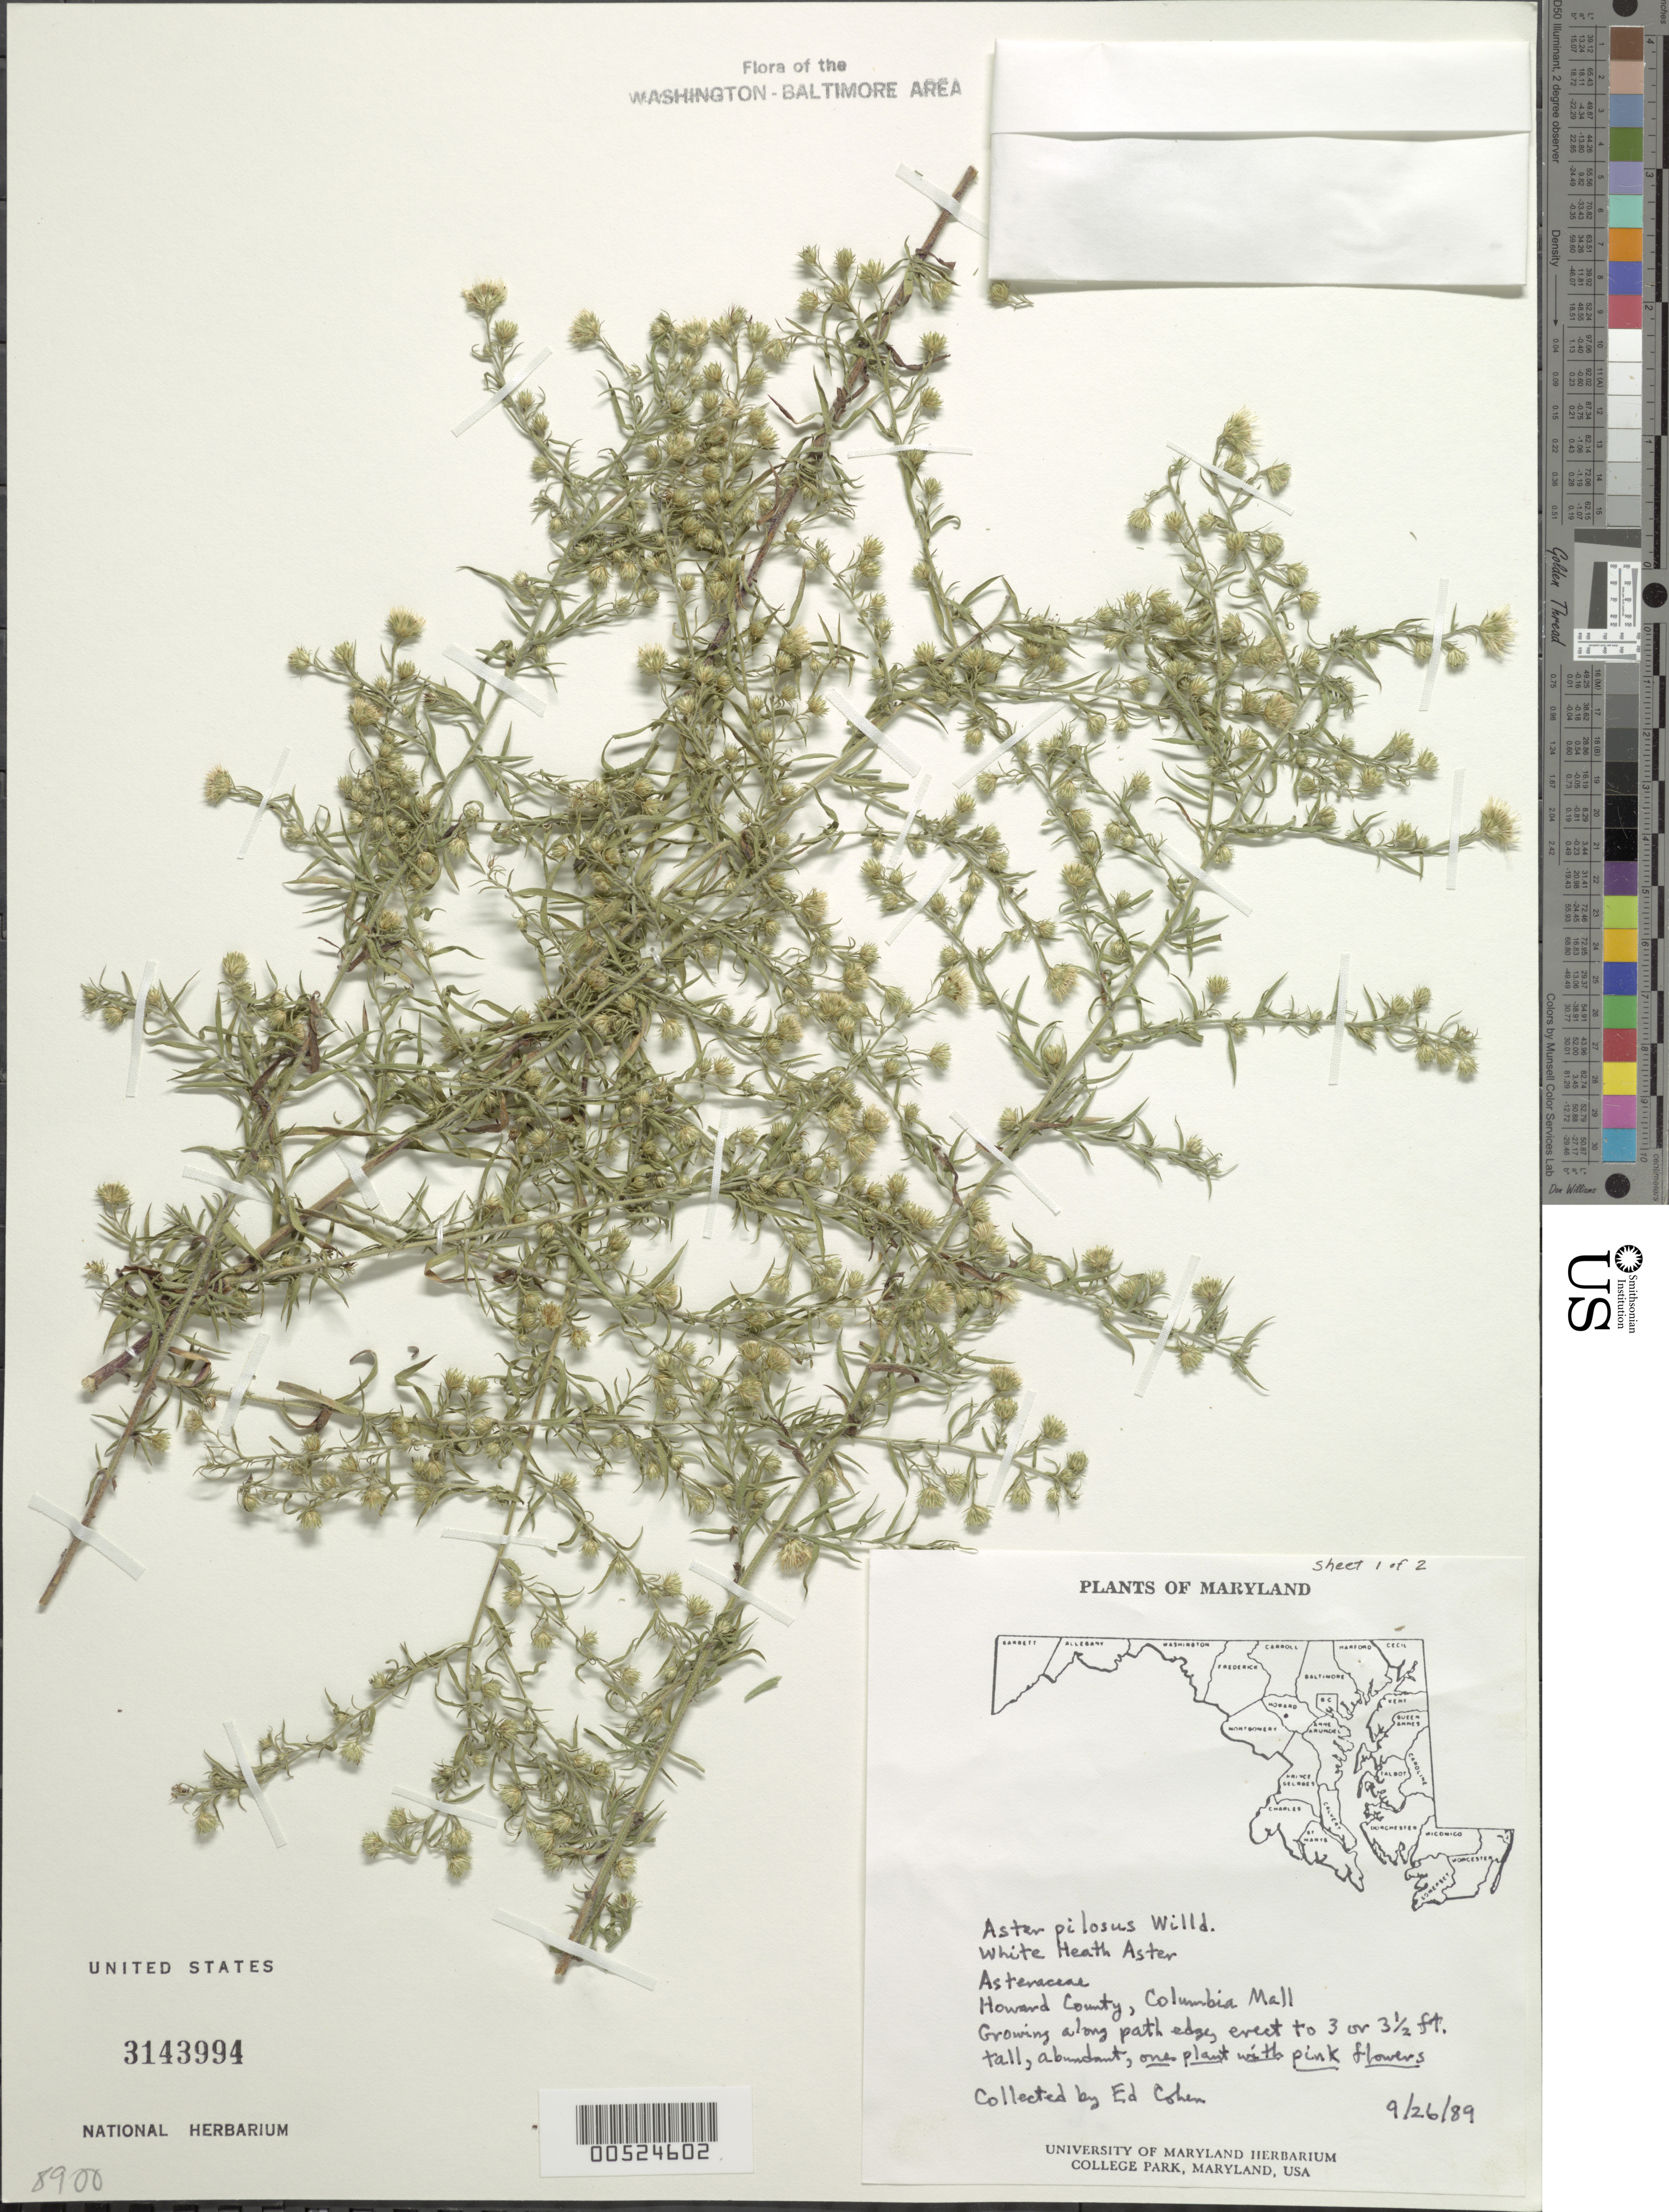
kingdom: Plantae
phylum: Tracheophyta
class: Magnoliopsida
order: Asterales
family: Asteraceae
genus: Symphyotrichum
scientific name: Symphyotrichum pilosum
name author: (Willd.) G.L. Nesom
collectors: E. Cohn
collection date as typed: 26 Sep 1989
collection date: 1989-09-26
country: United States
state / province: Maryland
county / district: Howard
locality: Columbia Mall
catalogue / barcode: US 3143994